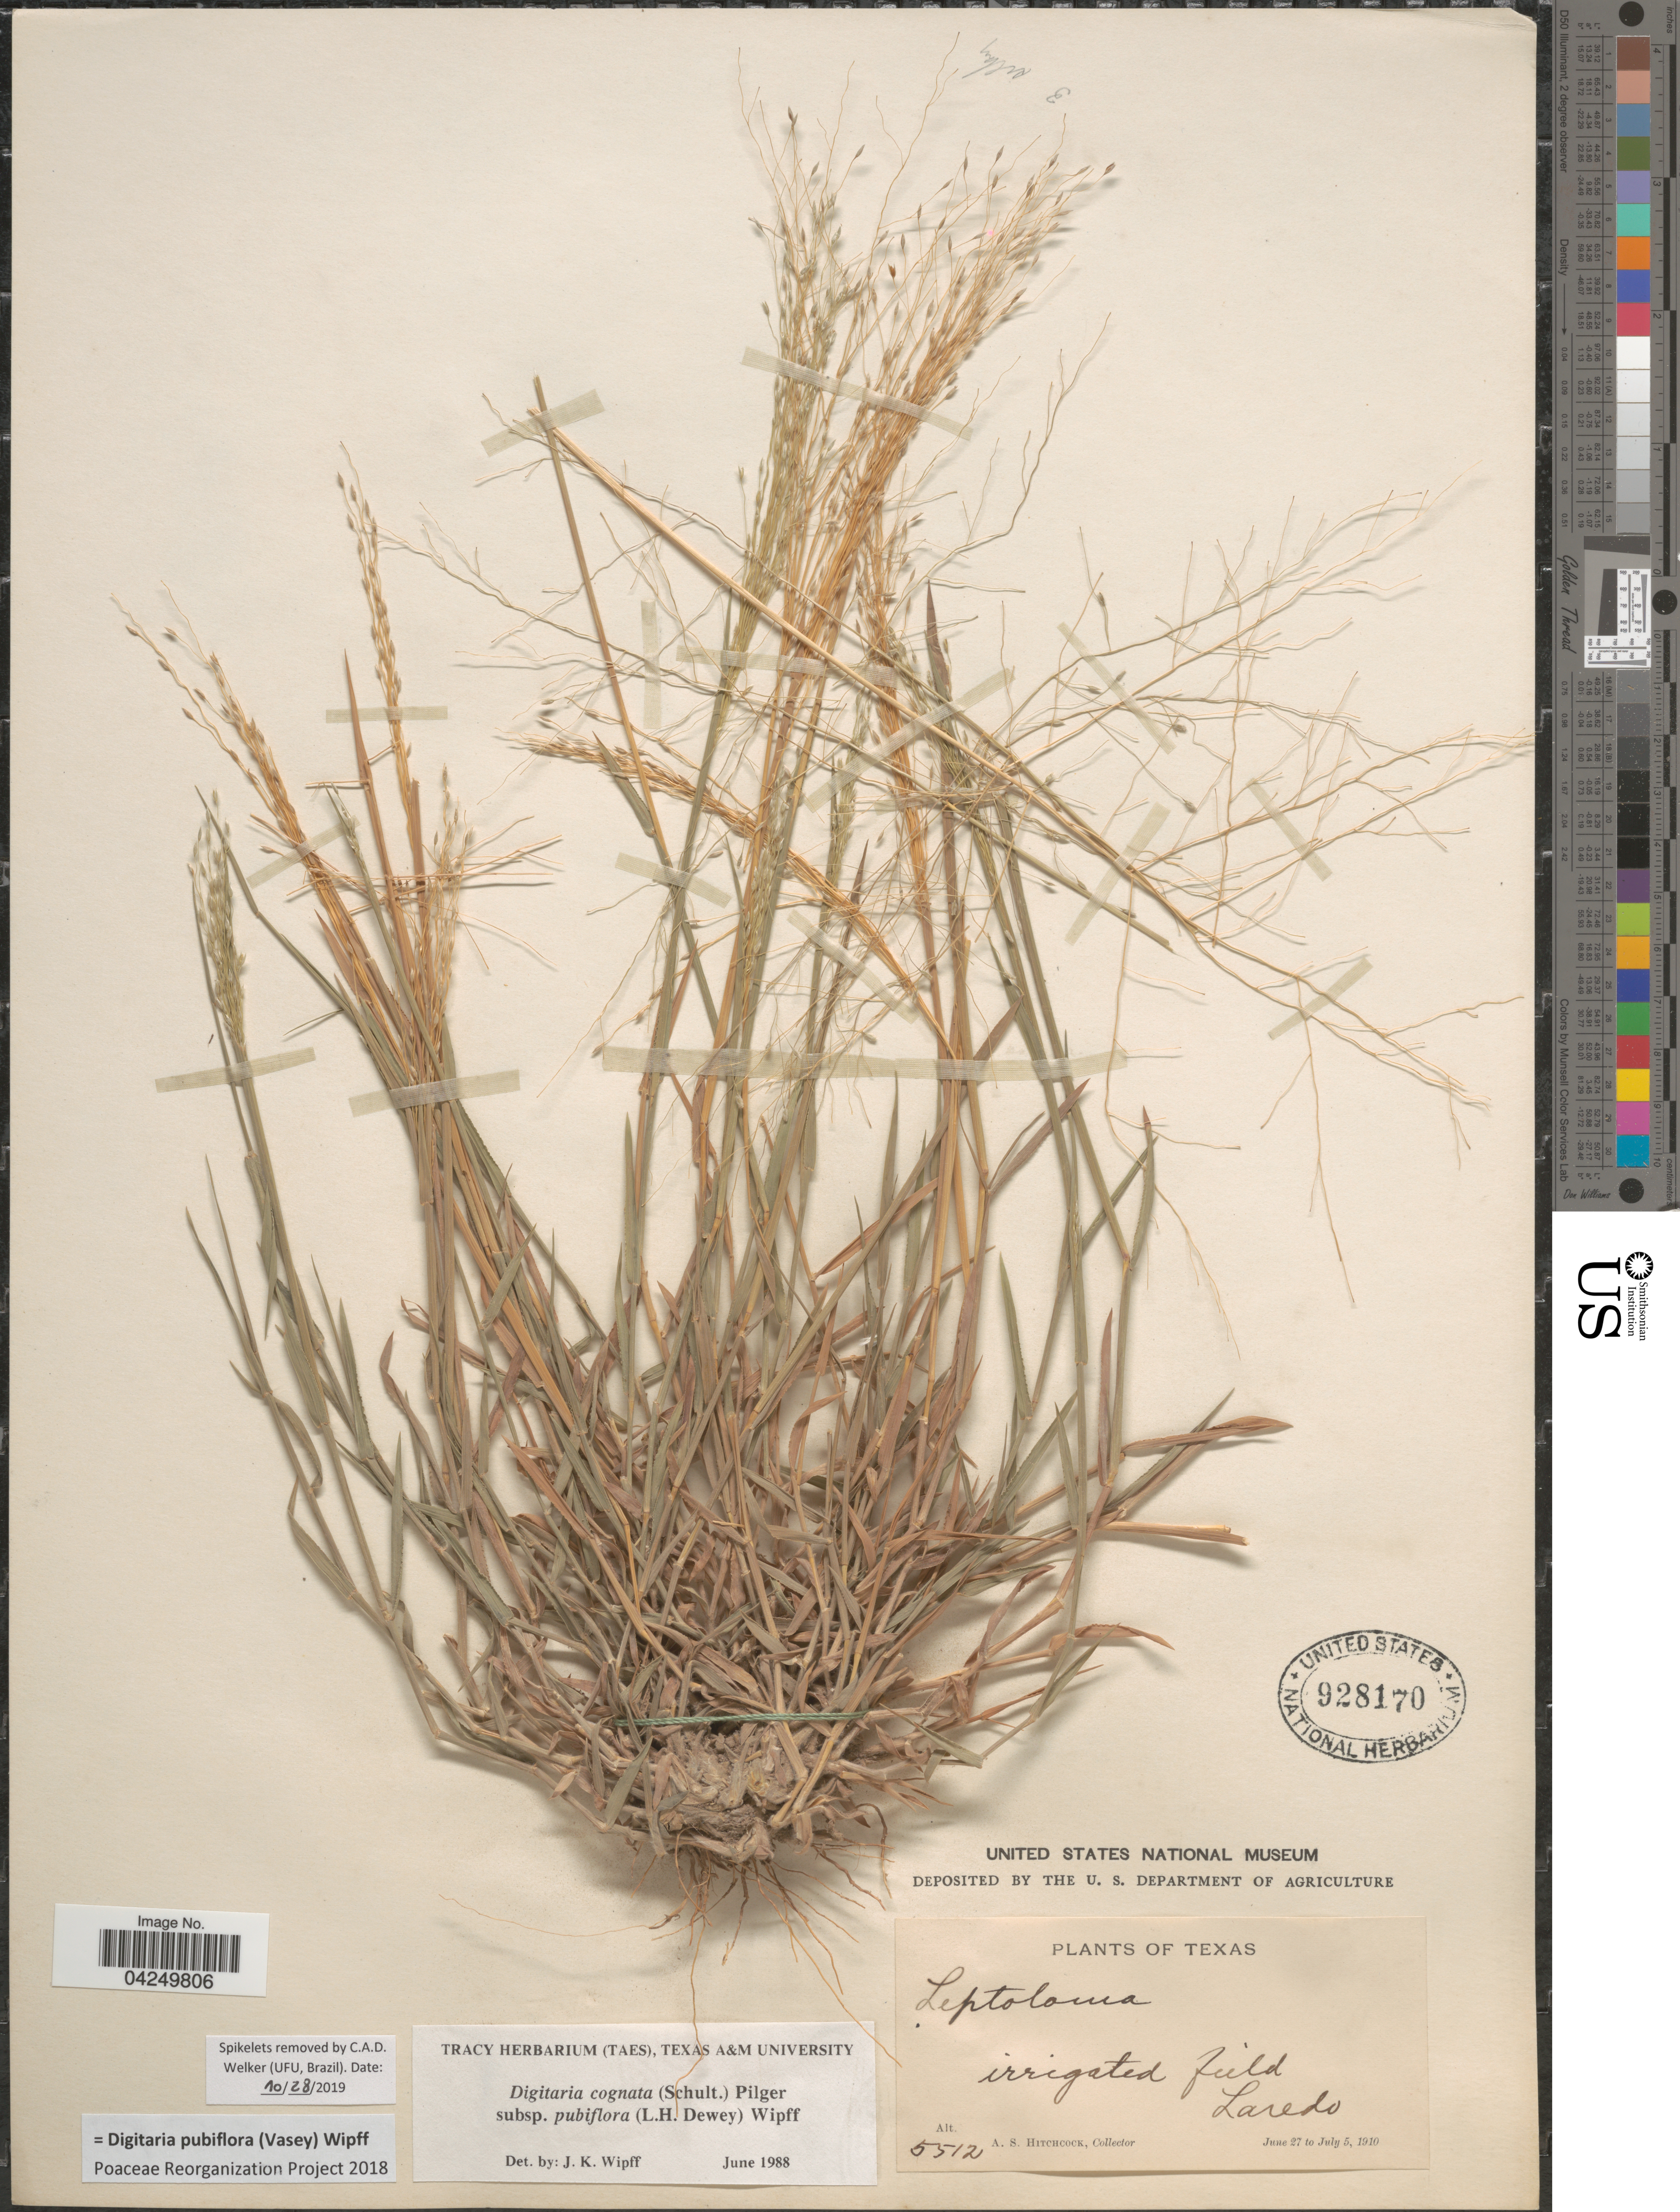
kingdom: Plantae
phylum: Tracheophyta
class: Liliopsida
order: Poales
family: Poaceae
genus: Digitaria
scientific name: Digitaria pubiflora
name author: (Vasey) Wipff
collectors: A. S. Hitchcock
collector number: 5512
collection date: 1910-06-27/1910-07-05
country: United States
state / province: Texas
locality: Laredo.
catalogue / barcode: US 928170